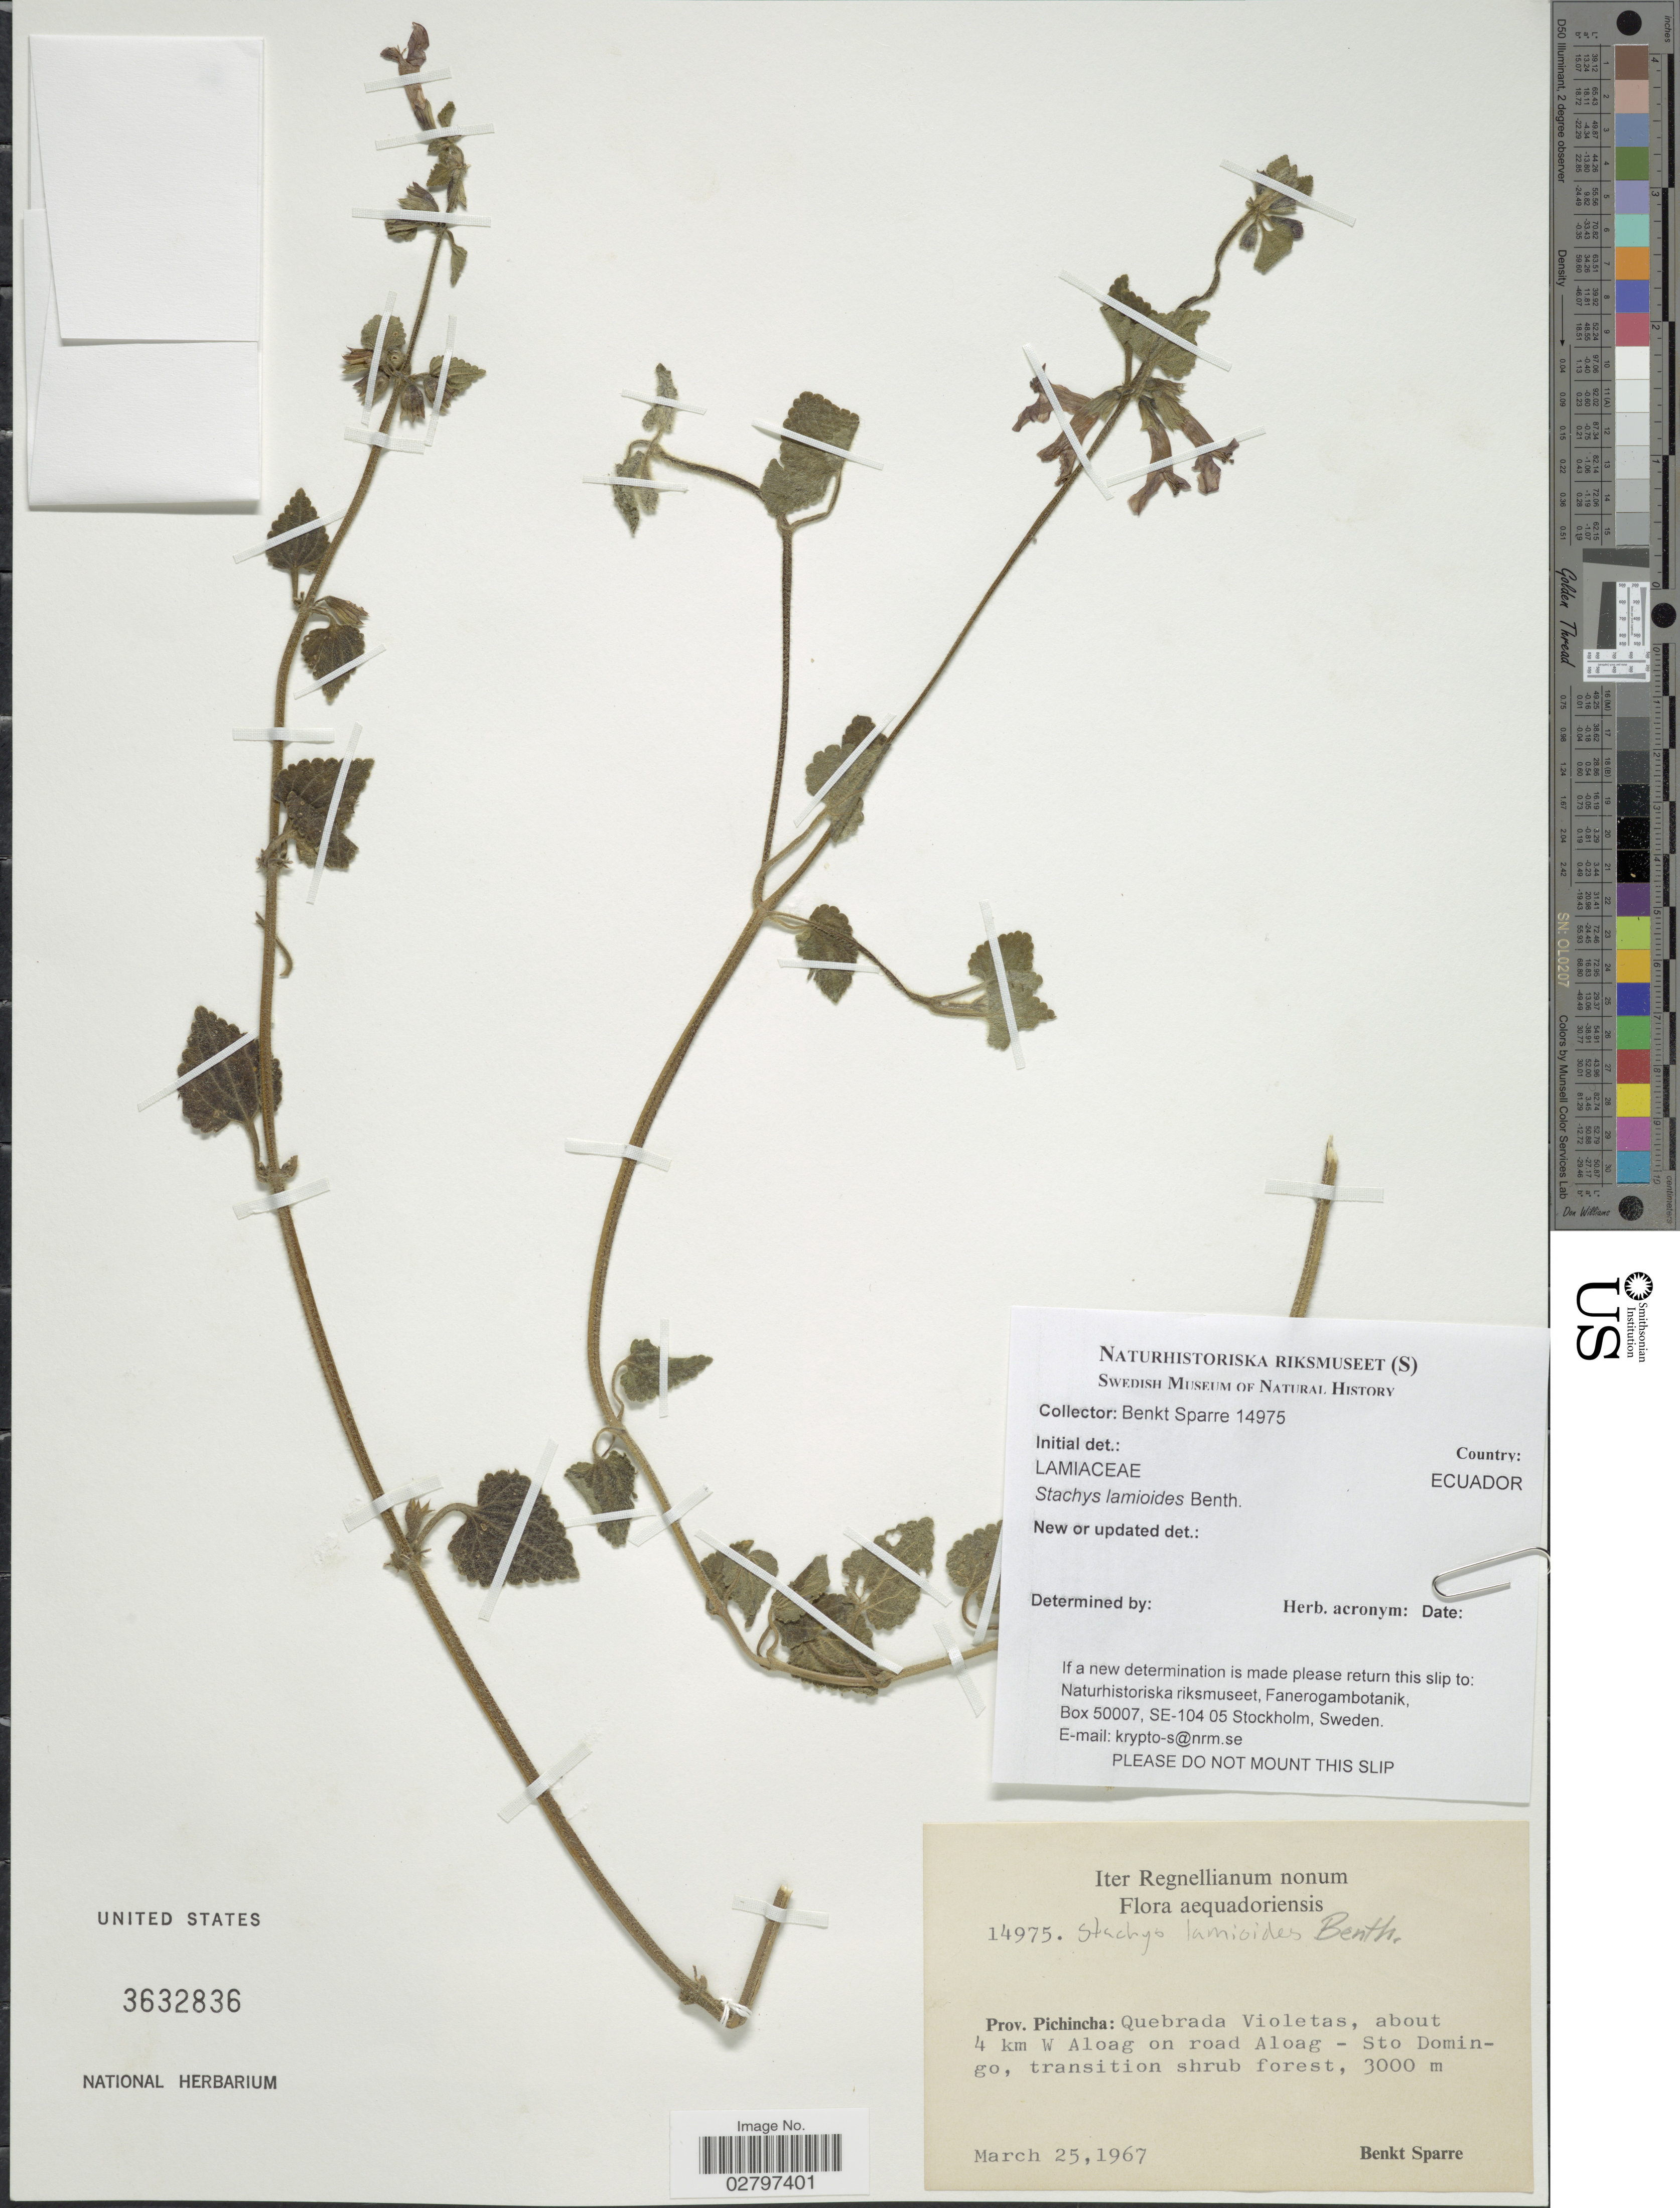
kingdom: Plantae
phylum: Tracheophyta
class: Magnoliopsida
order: Lamiales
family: Lamiaceae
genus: Stachys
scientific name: Stachys lamioides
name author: Benth.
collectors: B. Sparre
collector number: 14975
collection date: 1967-03-25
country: Ecuador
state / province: Pichincha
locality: Quebrada Violetas, about 4 km W aloag on road Aloag - Sto Domingo.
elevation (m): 3000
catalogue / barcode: US 3632836